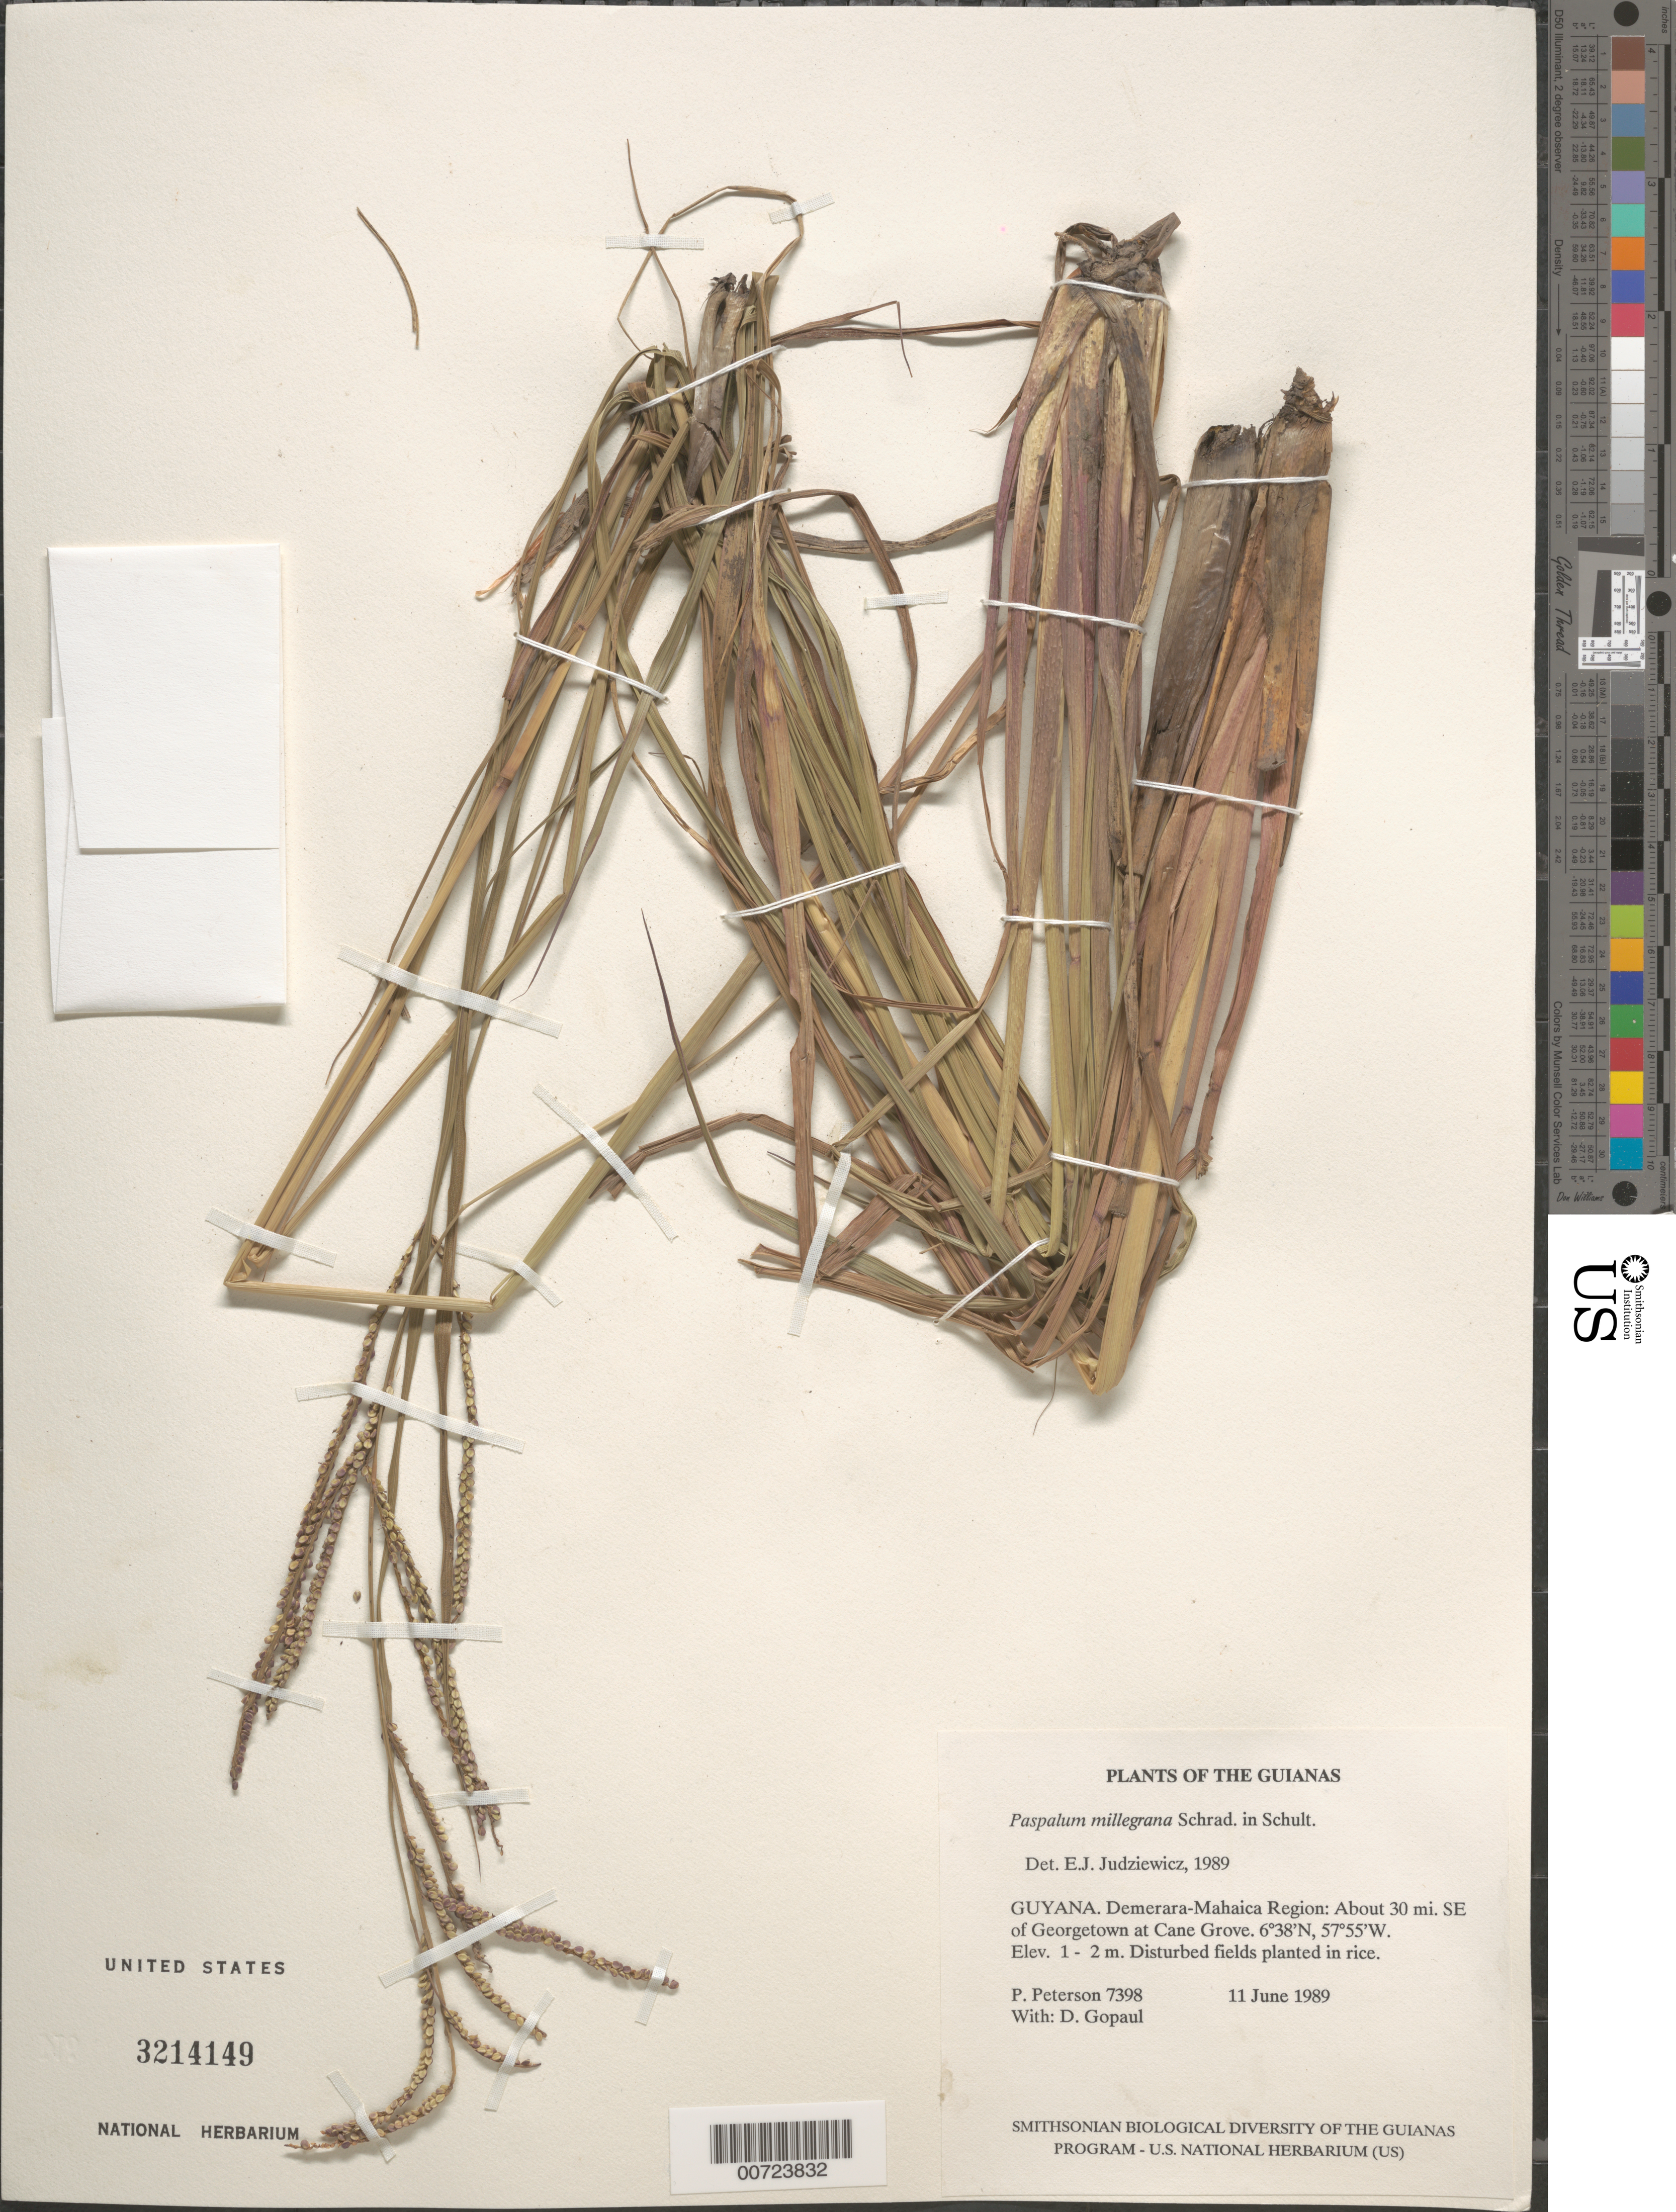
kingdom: Plantae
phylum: Tracheophyta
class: Liliopsida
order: Poales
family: Poaceae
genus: Paspalum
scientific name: Paspalum millegrana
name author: Schrad.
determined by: Judziewicz, E. J.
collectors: P. M. Peterson & D. Gopaul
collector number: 7398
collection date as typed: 11 June 1989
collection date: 1989-06-11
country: Guyana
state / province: Demerara-Mahaica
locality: About 30 mi. SE of Georgetown at Cane Grove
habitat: Disturbed fields planted in rice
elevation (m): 1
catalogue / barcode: US 3214149